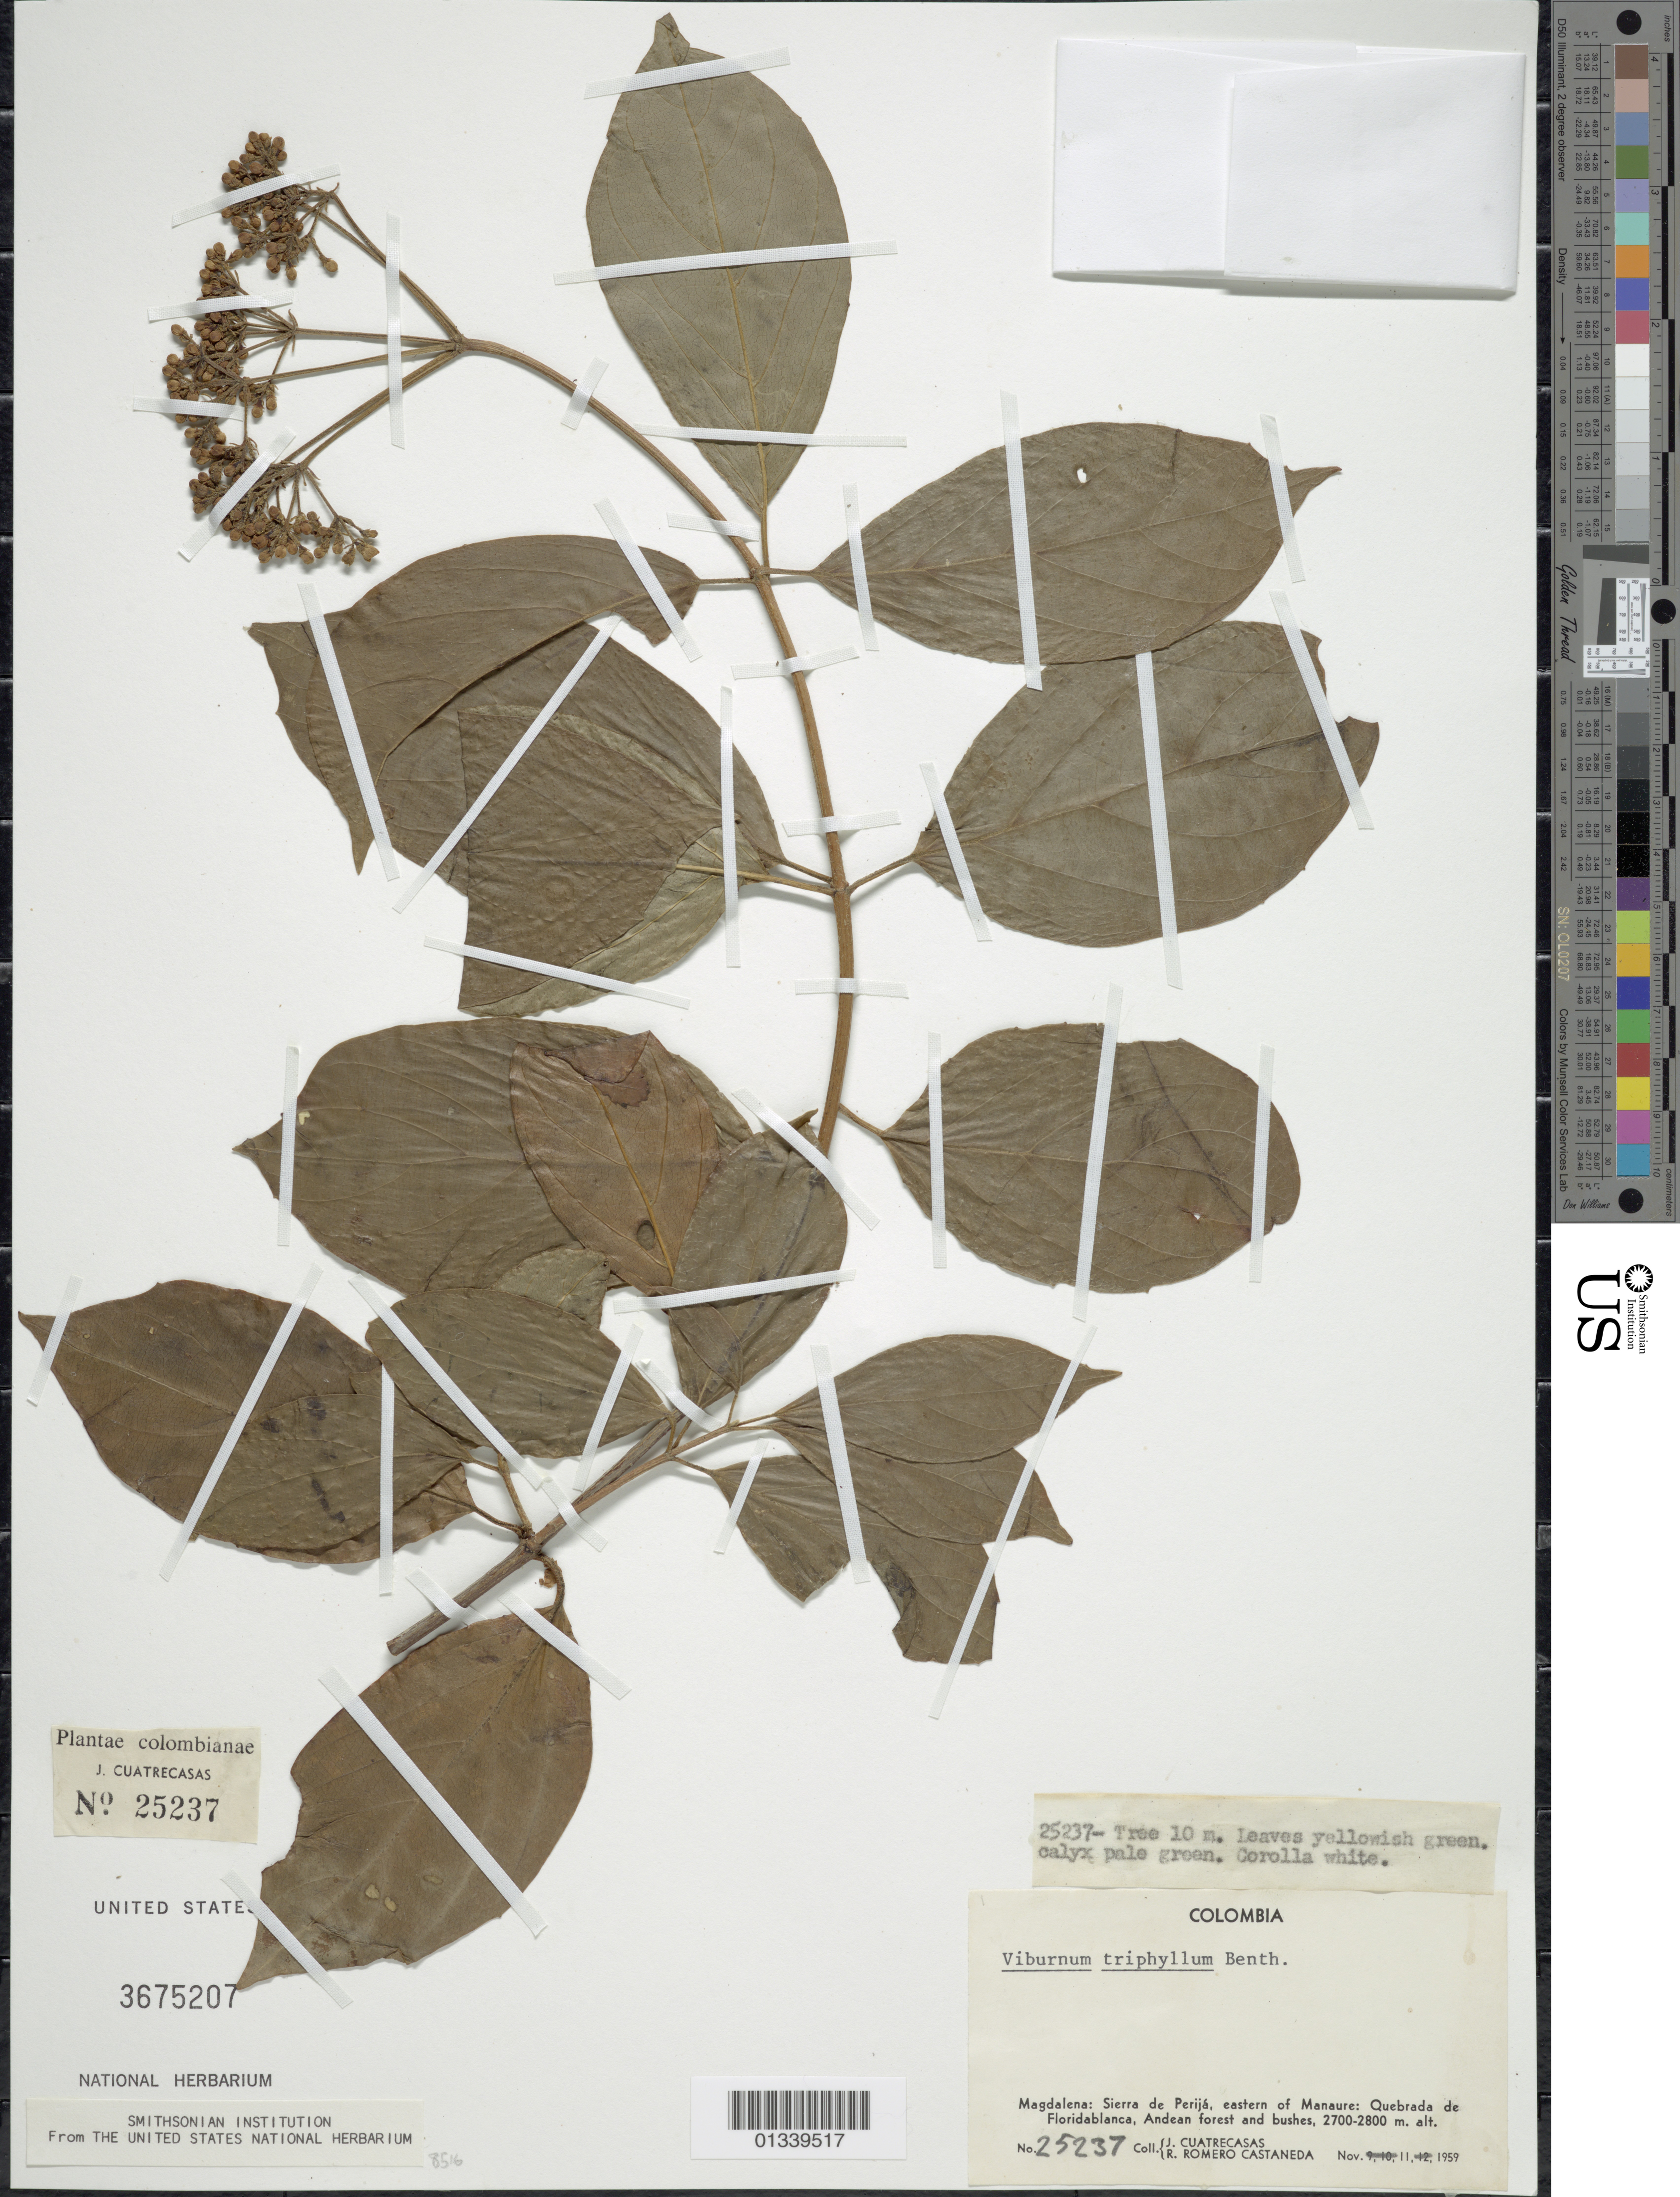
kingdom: Plantae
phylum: Tracheophyta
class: Magnoliopsida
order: Dipsacales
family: Viburnaceae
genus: Viburnum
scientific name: Viburnum triphyllum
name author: Benth.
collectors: J. Cuatrecasas & R. Romero Castañeda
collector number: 25237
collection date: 1959-11-11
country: Colombia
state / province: Magdalena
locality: Sierra de Perija, eastern of Manaure: Quebrada de Floridablance.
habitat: Andean forest and bushes.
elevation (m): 2700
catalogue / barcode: US 3675207